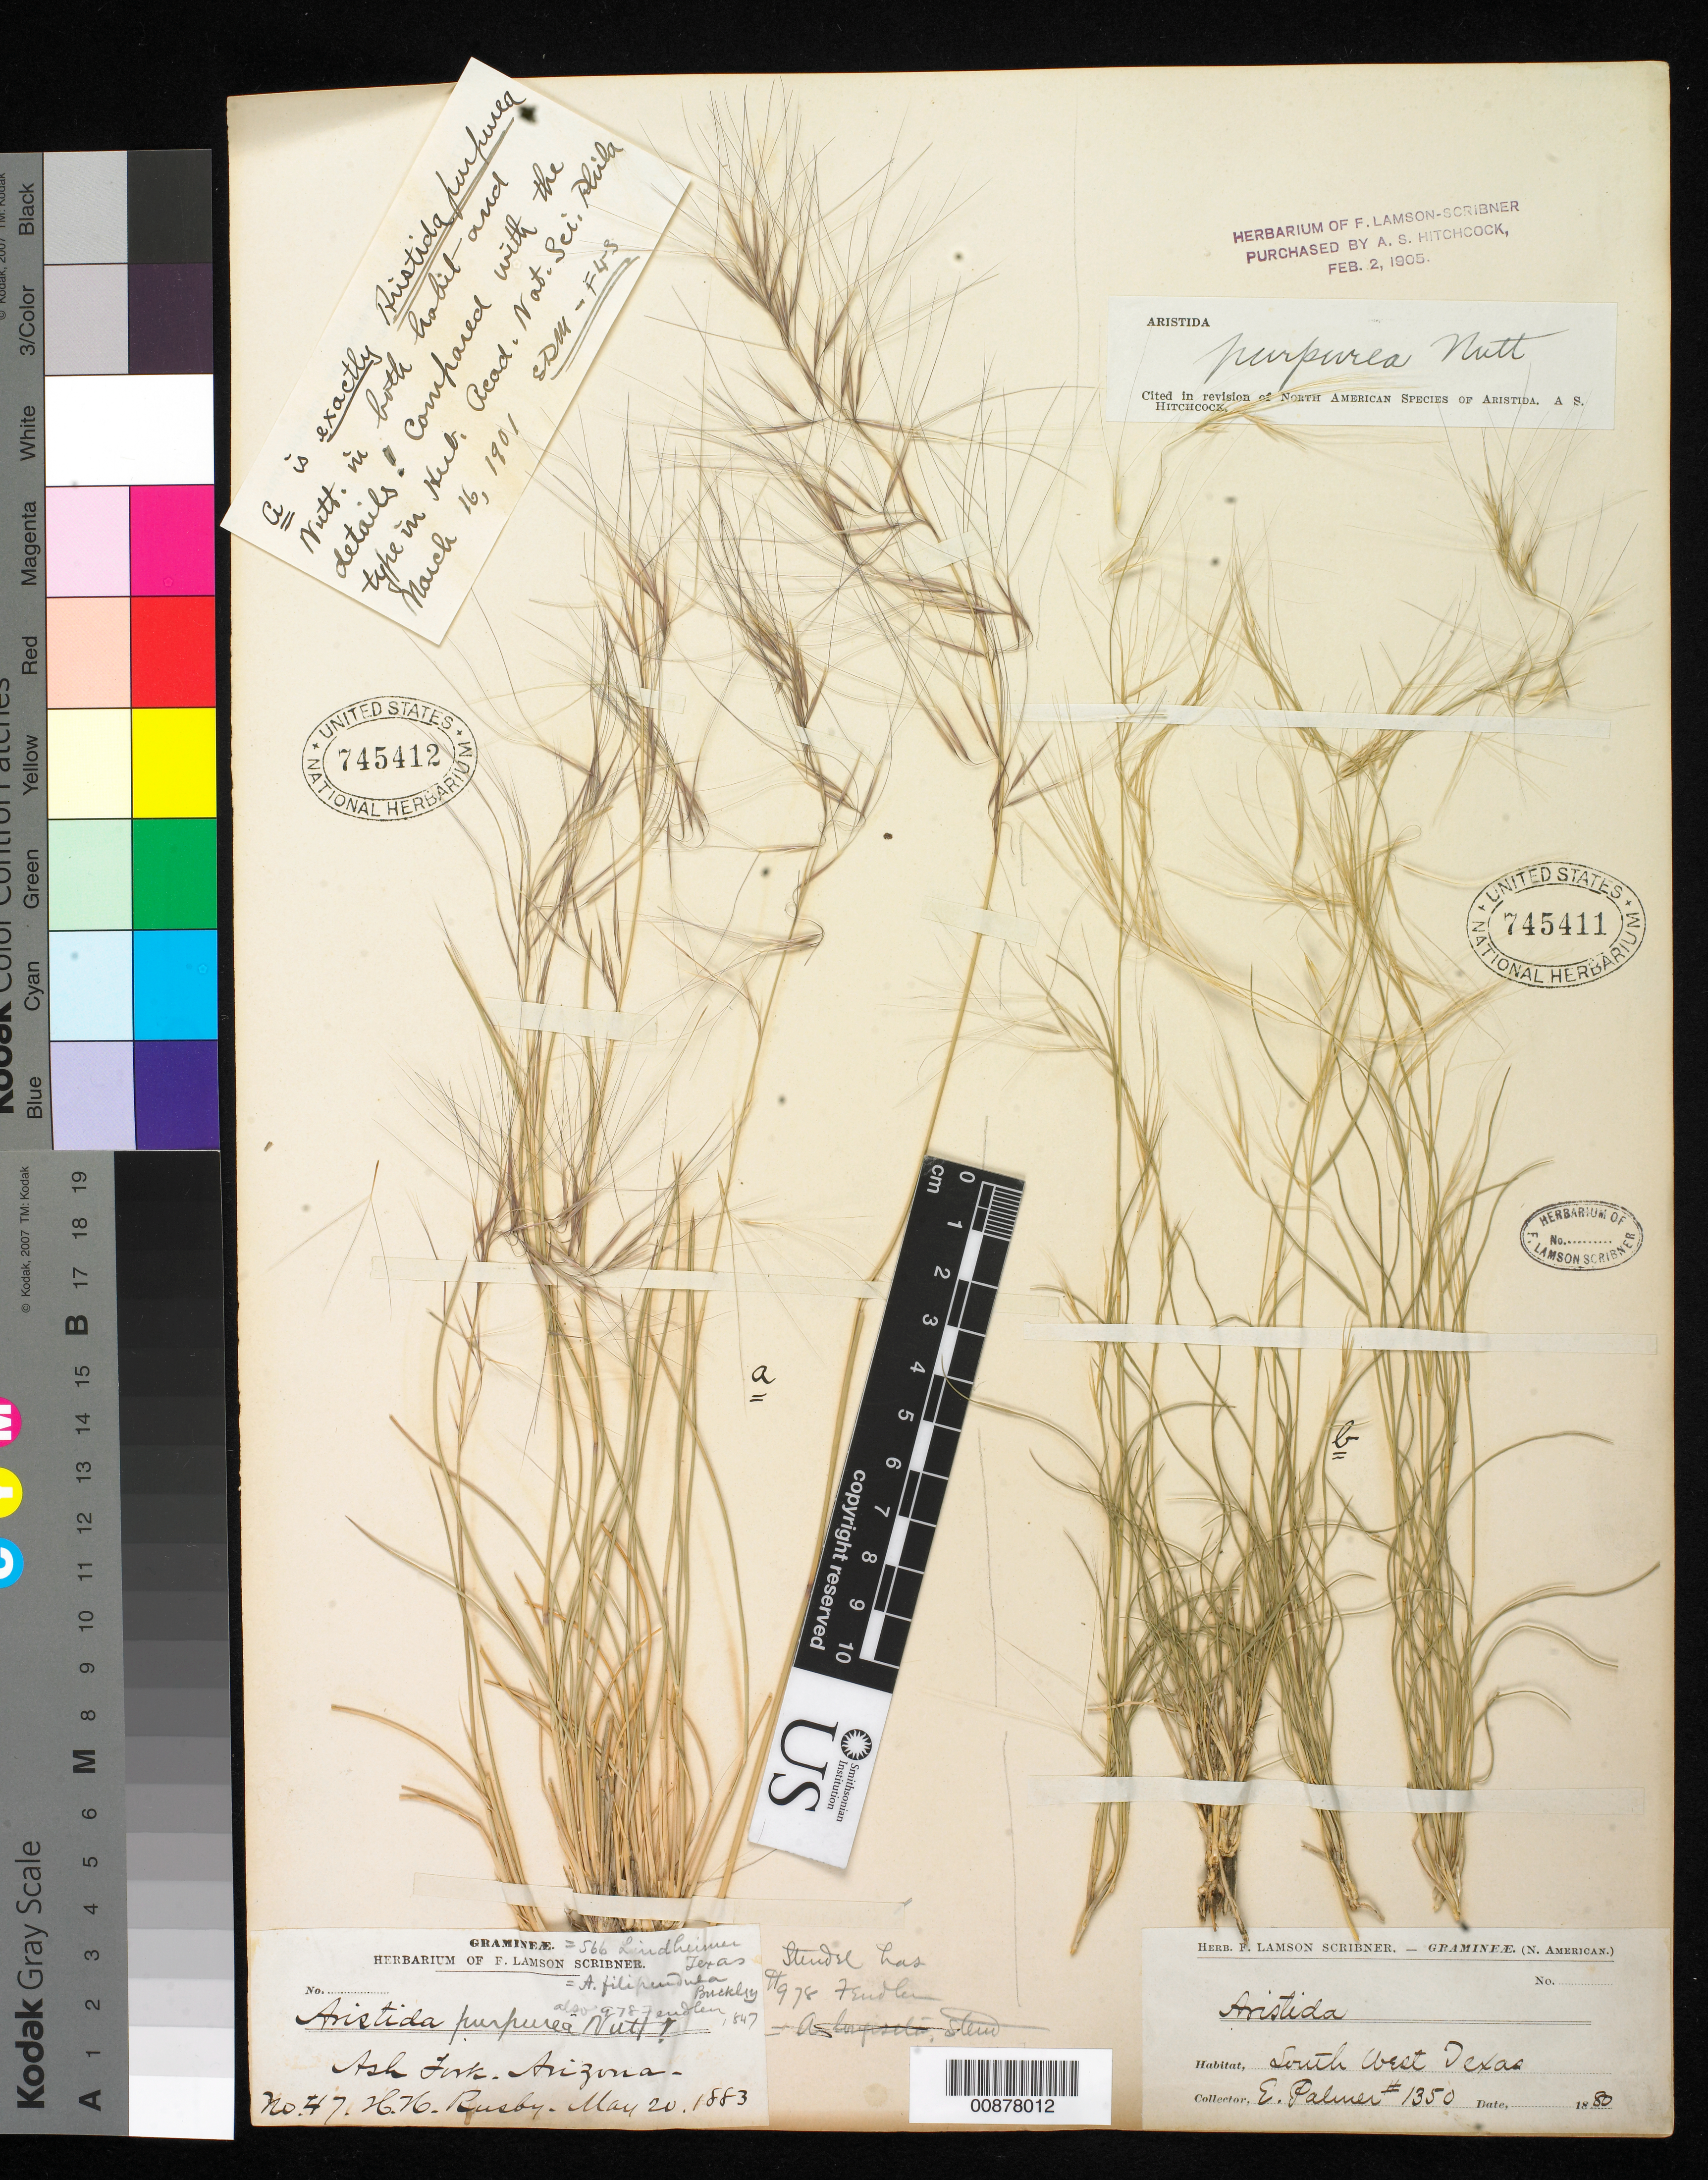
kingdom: Plantae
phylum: Tracheophyta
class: Liliopsida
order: Poales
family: Poaceae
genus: Aristida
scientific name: Aristida purpurea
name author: Nutt.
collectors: H. H. Rusby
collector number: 47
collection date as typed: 20 May 1883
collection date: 1883-05-20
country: United States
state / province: Arizona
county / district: Yavapai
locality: Ash Fork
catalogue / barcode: US 745412